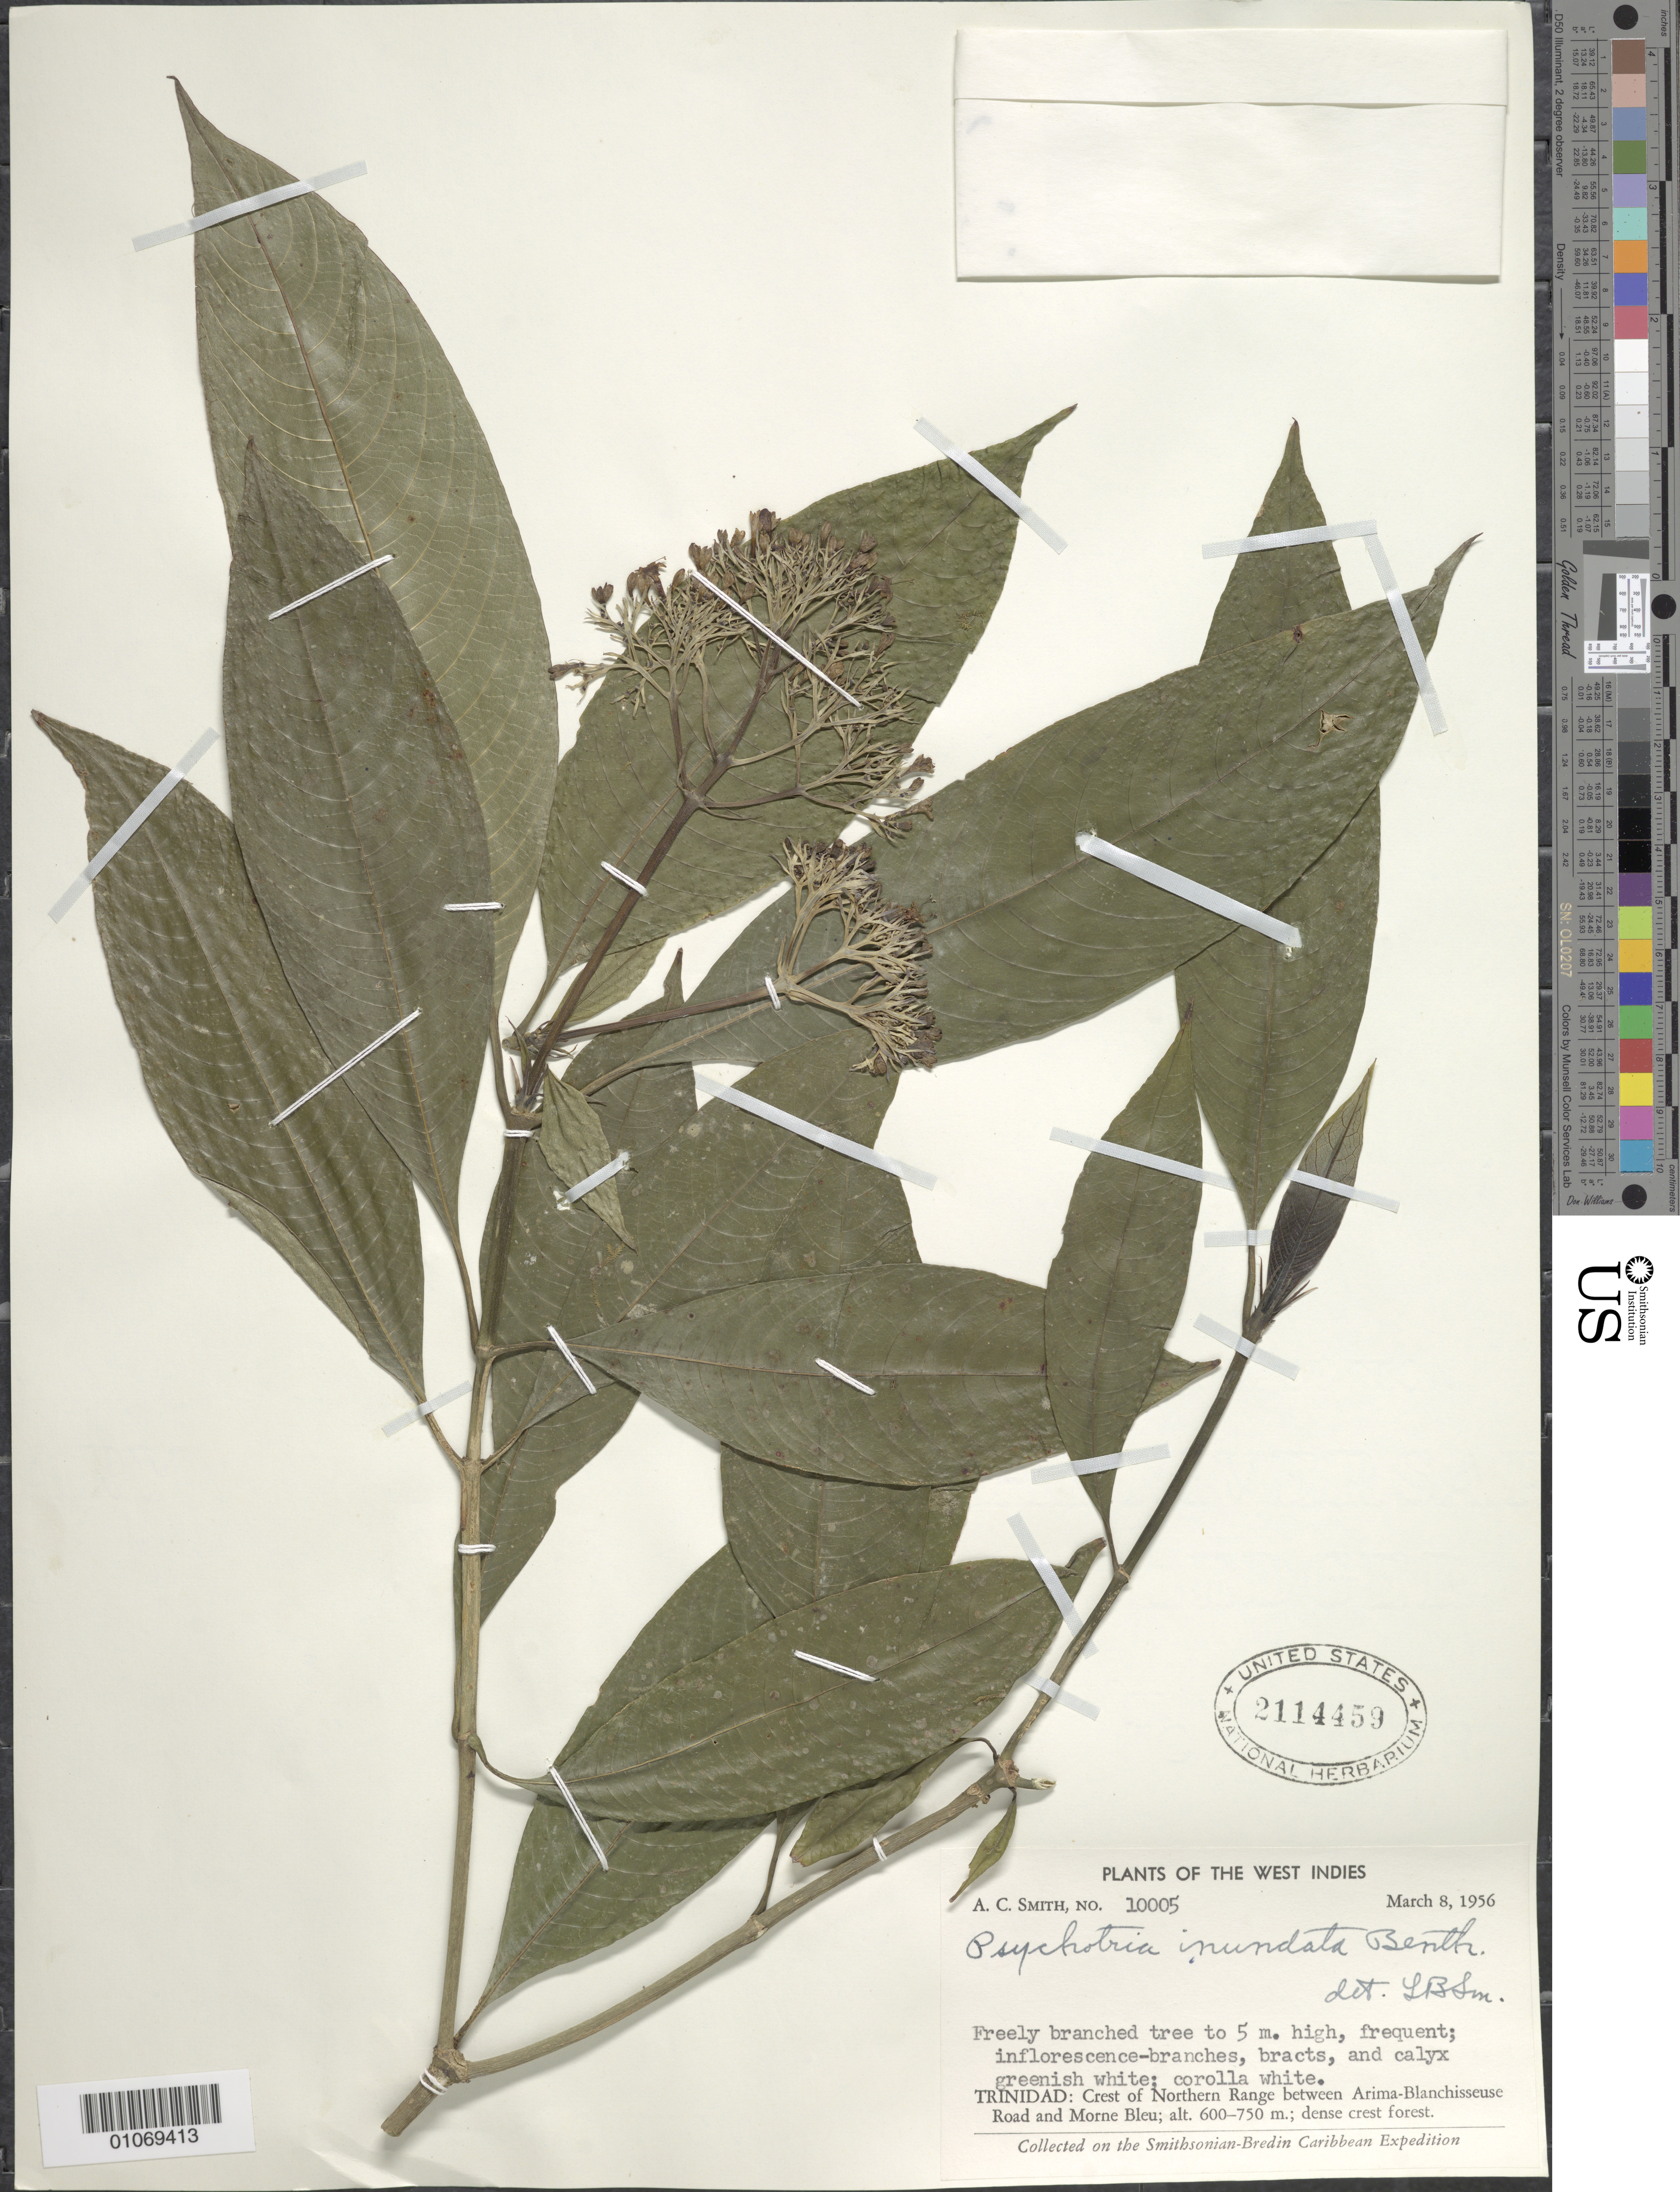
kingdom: Plantae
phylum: Tracheophyta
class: Magnoliopsida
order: Gentianales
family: Rubiaceae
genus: Psychotria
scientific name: Psychotria capitata subsp. amplifolia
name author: (Raeusch.) Steyerm.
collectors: A. C. Smith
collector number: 10005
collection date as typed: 08 Mar 1956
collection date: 1956-03-08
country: Trinidad and Tobago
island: Trinidad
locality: Crest of Northern Range between Arima-Blanchisseuse Road and Morne Bleu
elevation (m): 600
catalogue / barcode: US 2114459